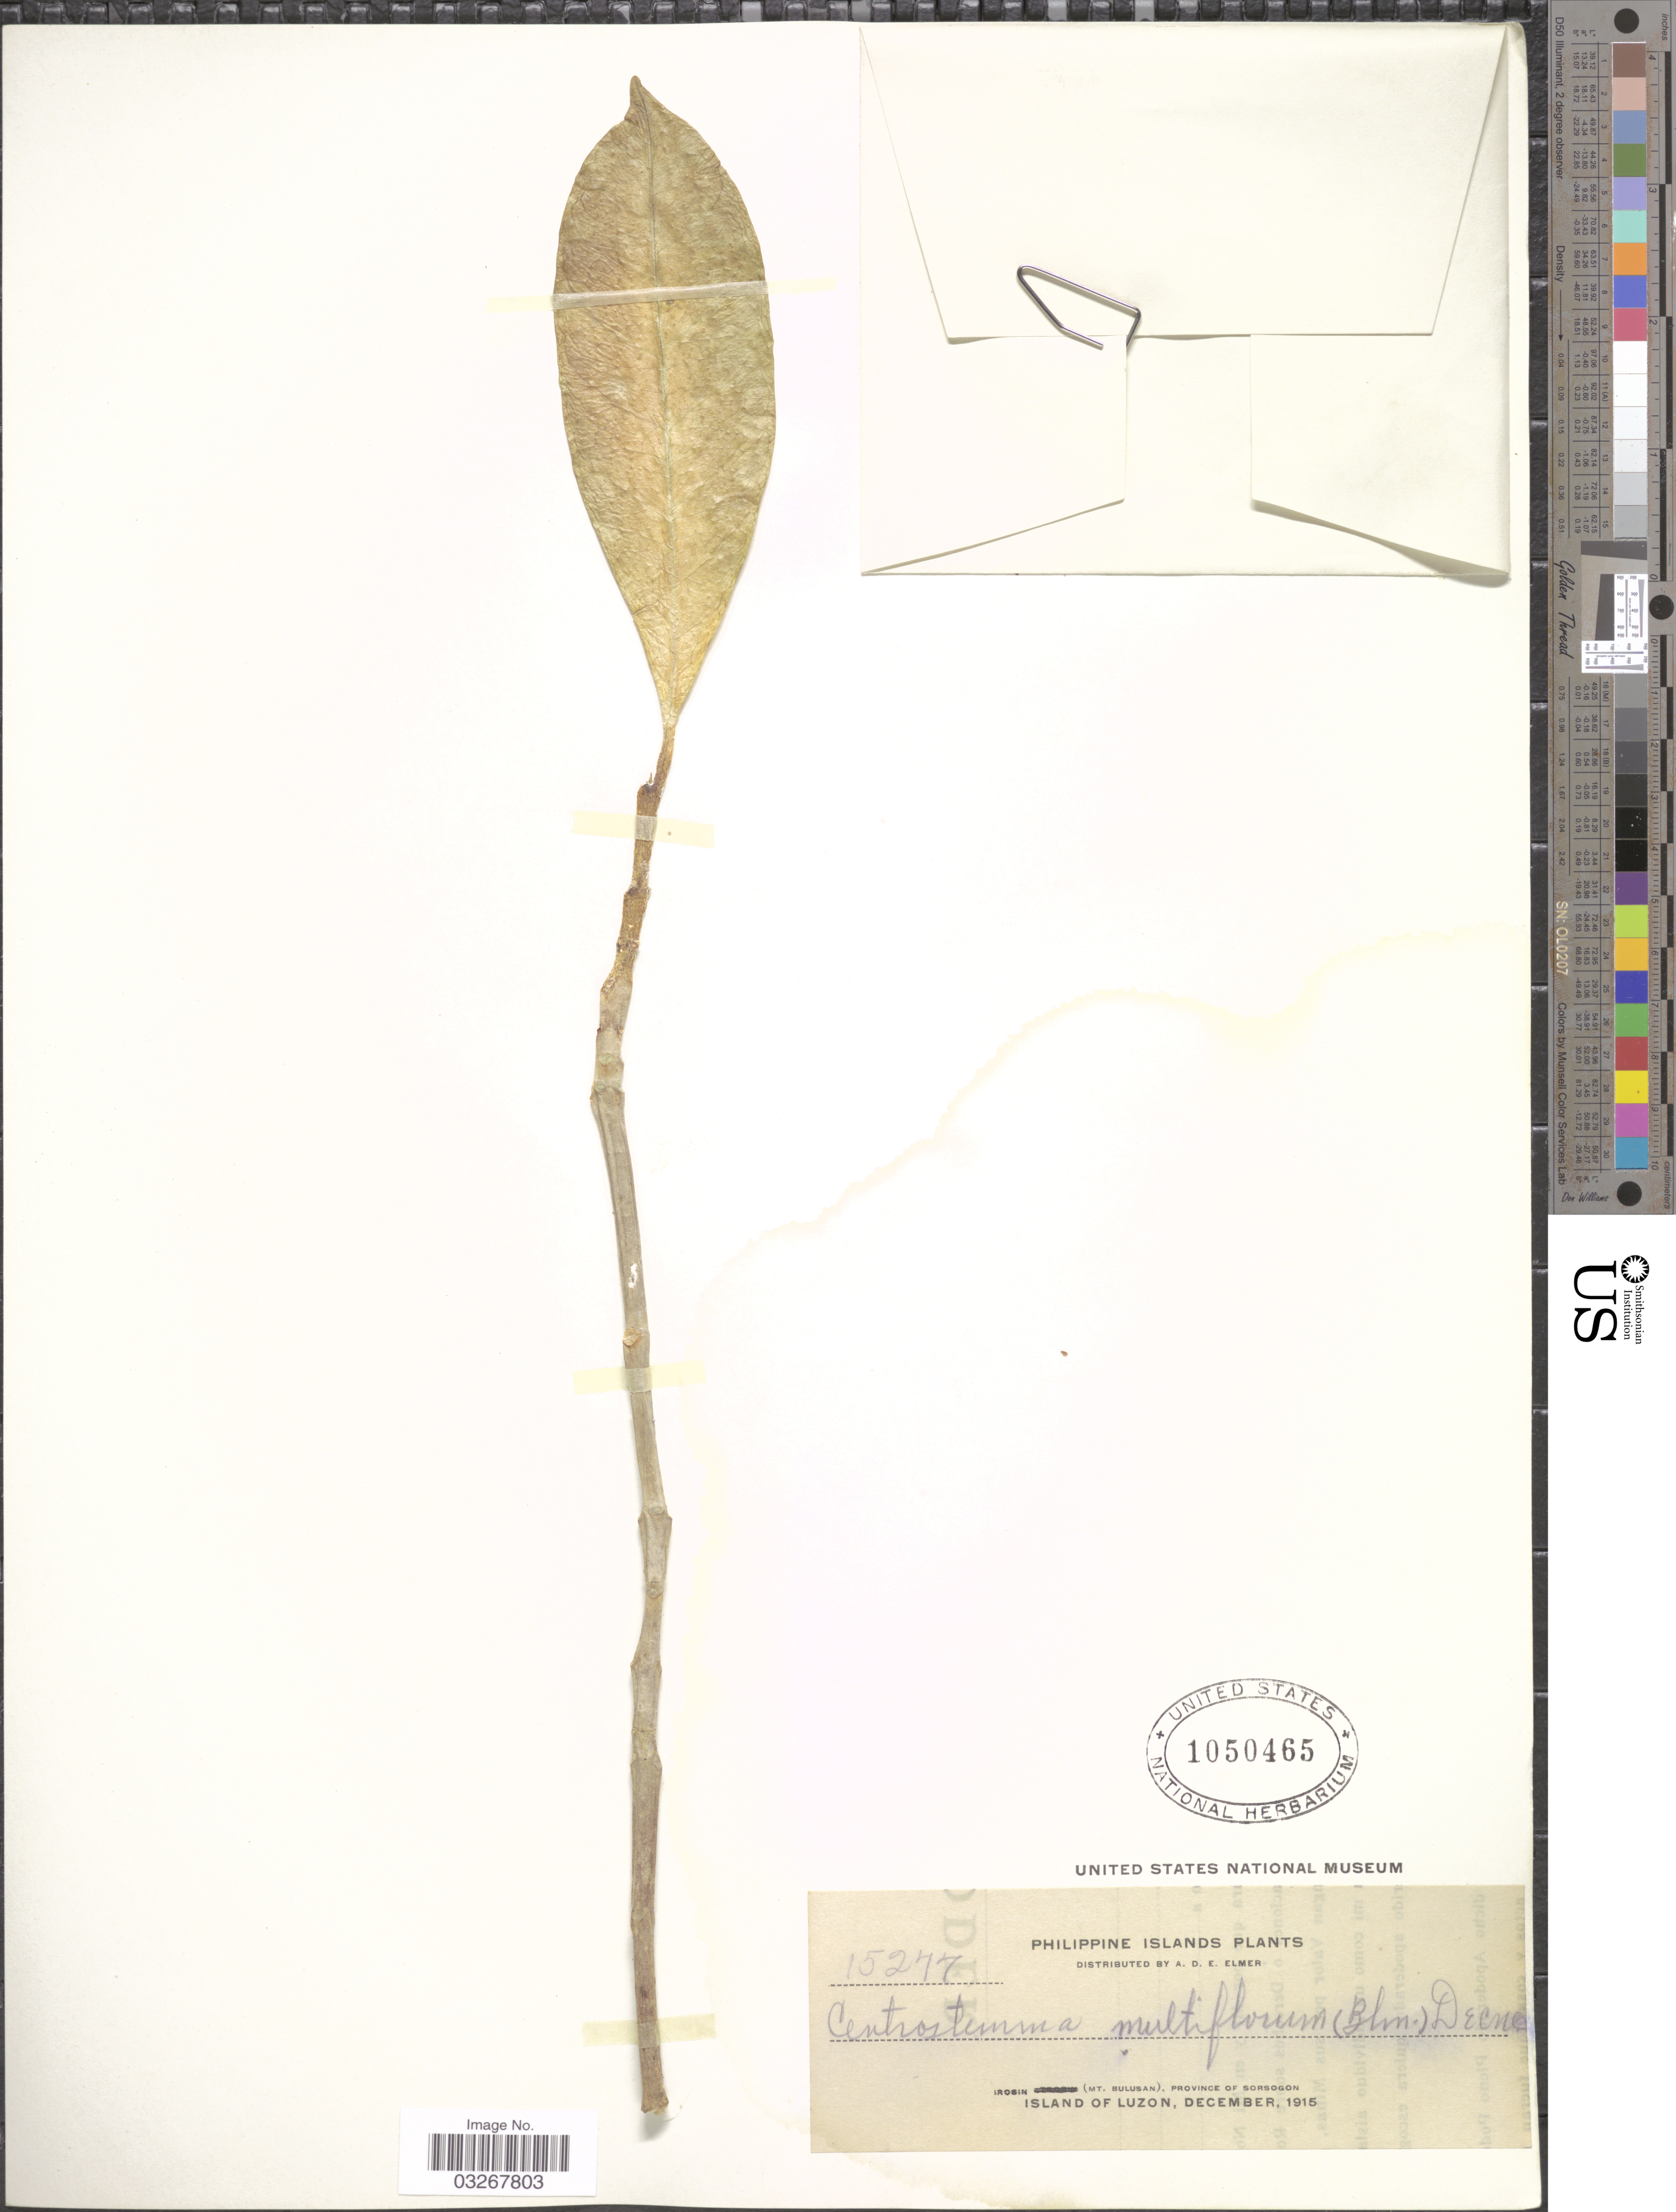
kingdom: Plantae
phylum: Tracheophyta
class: Magnoliopsida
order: Gentianales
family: Apocynaceae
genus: Centrostemma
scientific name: Centrostemma multiflorum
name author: (Blume) Decne.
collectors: A. D. E. Elmer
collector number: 15277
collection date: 1915-12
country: Philippines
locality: Irosin (Mt. Bulusan), Province of Sorsogon. Island of Luzon.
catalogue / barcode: US 1050465